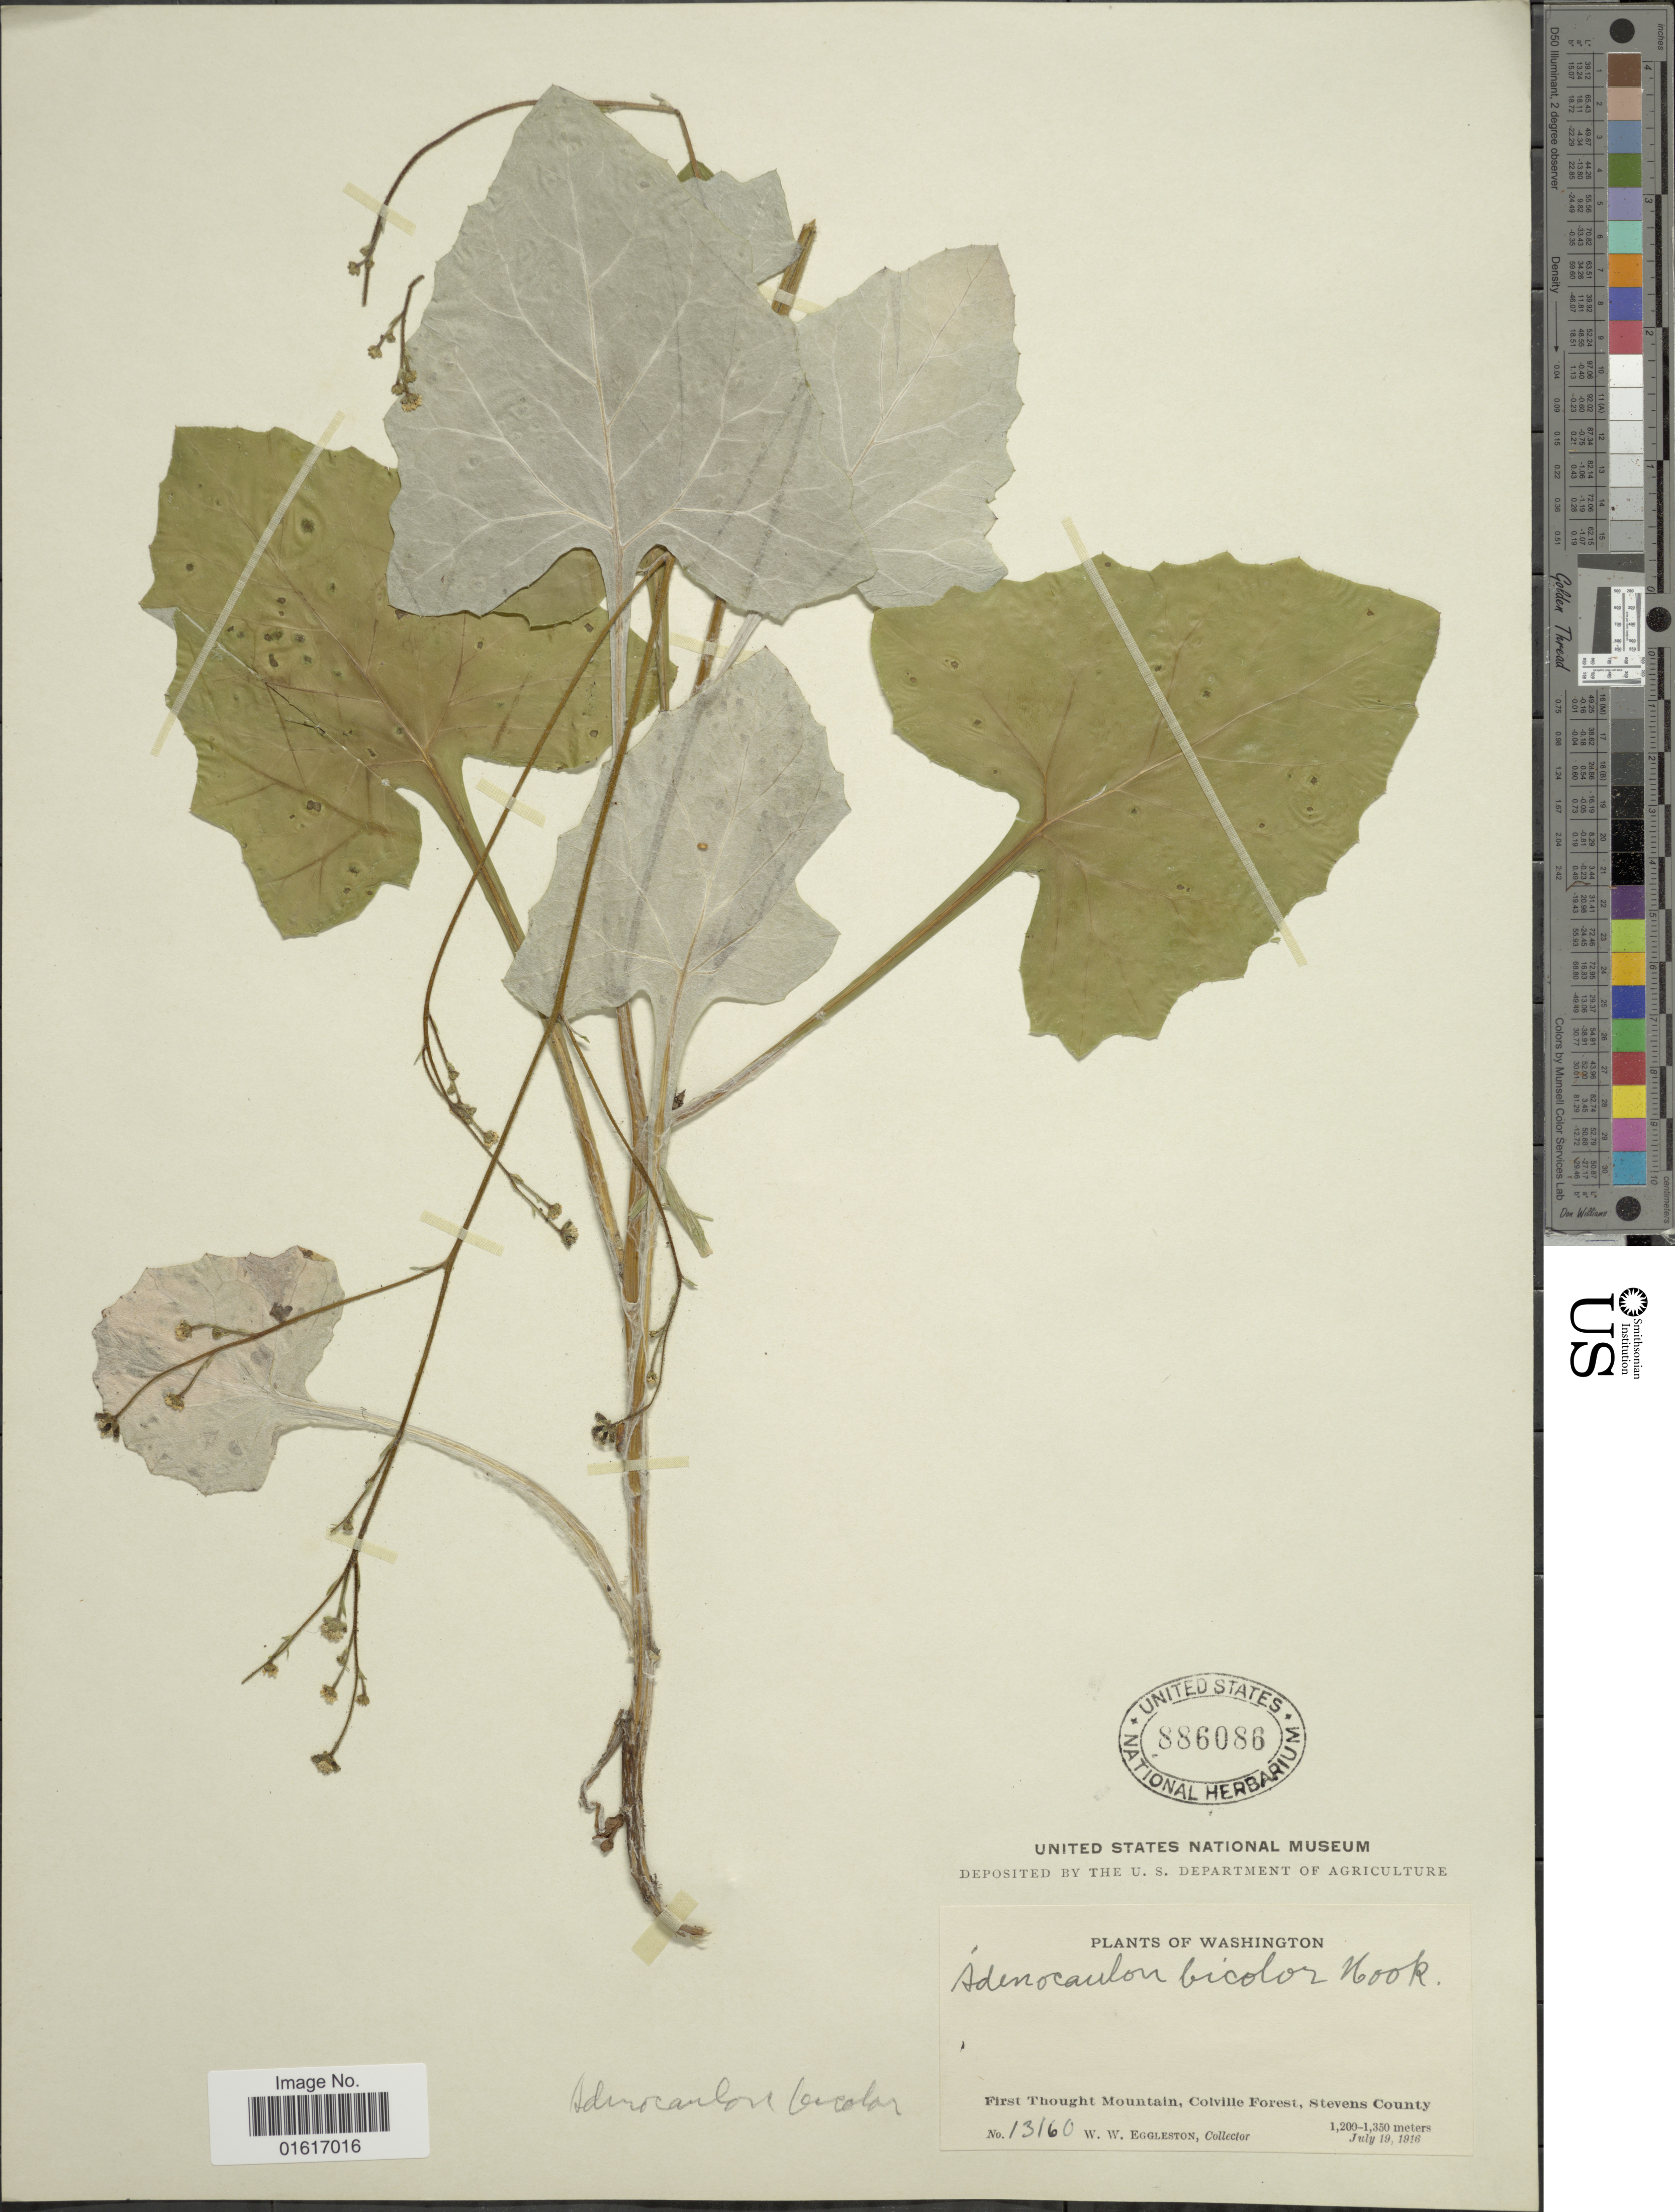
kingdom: Plantae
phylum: Tracheophyta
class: Magnoliopsida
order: Asterales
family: Asteraceae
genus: Adenocaulon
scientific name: Adenocaulon bicolor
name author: Hook.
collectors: W. W. Eggleston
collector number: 13160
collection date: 1916-07-19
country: United States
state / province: Washington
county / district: Stevens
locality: First Thought Mountain, Colville Forest, Stevens County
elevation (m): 1200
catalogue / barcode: US 886086